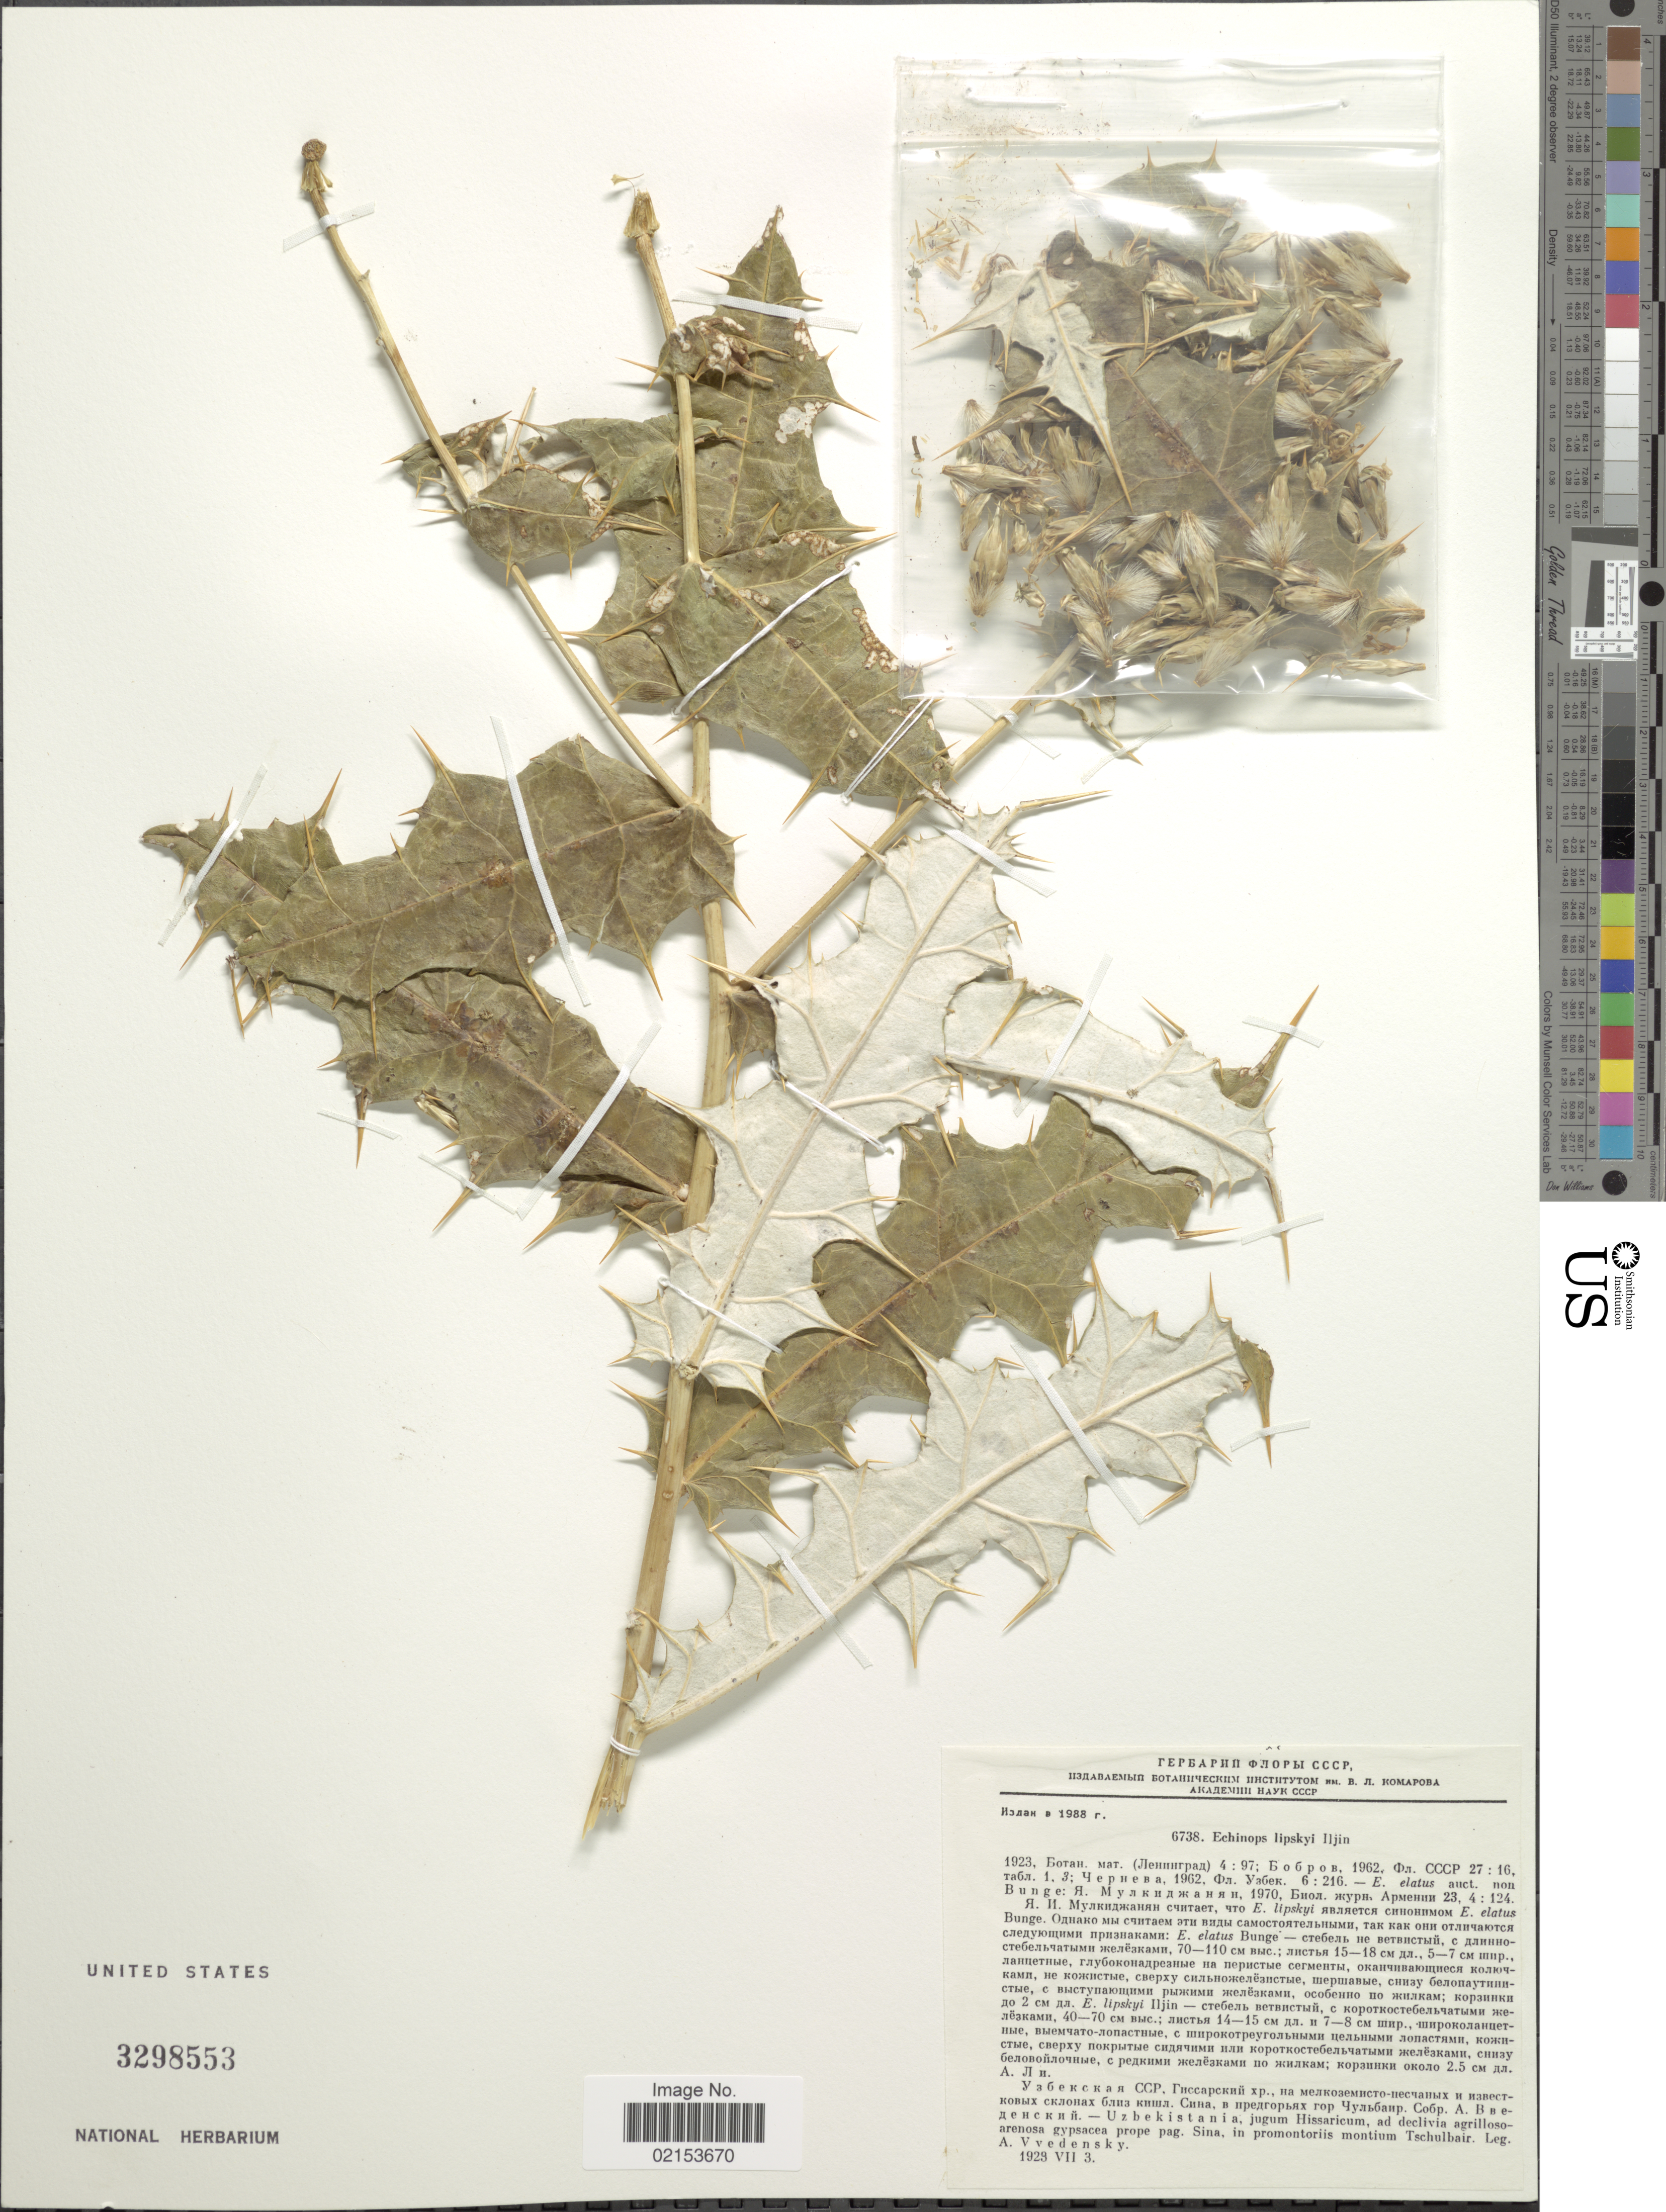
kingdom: Plantae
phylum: Tracheophyta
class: Magnoliopsida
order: Asterales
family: Asteraceae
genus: Echinops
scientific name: Echinops elatus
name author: Bunge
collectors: A. Vvedensky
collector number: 6738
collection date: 1929-07-03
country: Uzbekistan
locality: Jugum Hissaricum, ad decliva agrilloso arenoso gypsacea prope pa. Sina, in promontoriis montium Tschulbair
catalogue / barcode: US 3298553